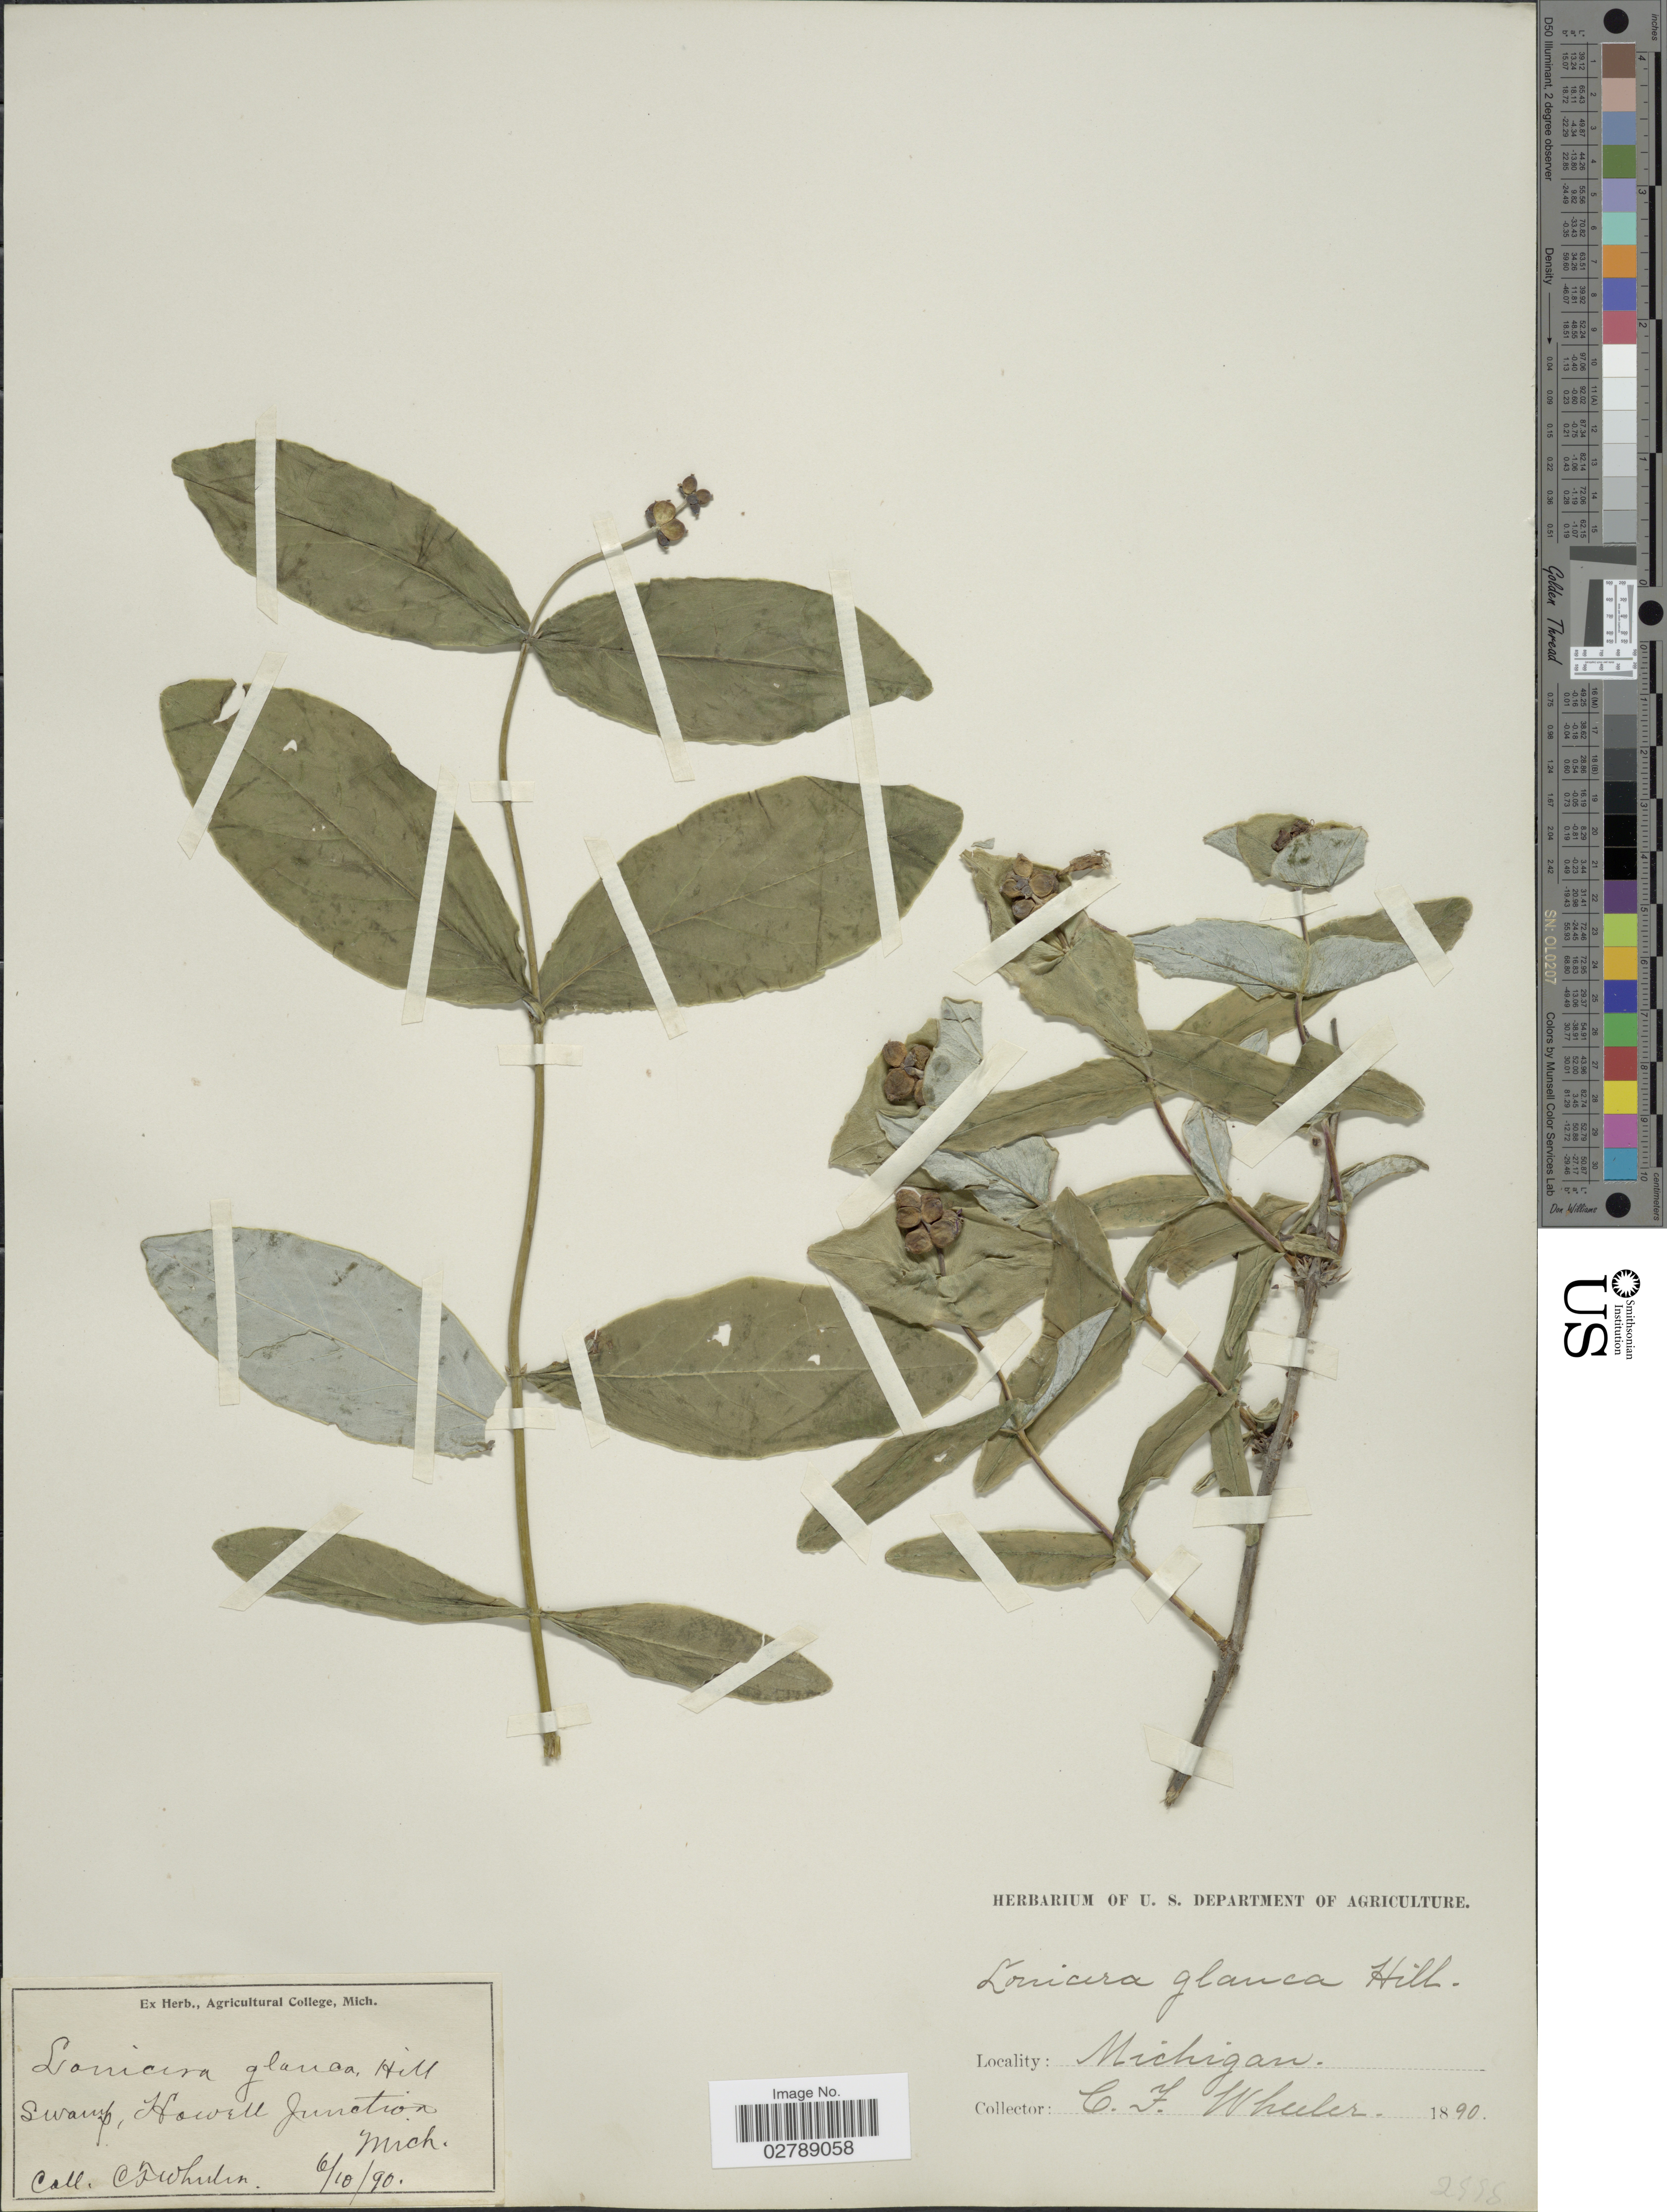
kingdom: Plantae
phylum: Tracheophyta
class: Magnoliopsida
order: Dipsacales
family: Caprifoliaceae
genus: Lonicera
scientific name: Lonicera dioica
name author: L.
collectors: C. Wheeler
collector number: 2558?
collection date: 1890-10-06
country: United States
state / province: Michigan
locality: Swamp, Howell Junction. Mich.